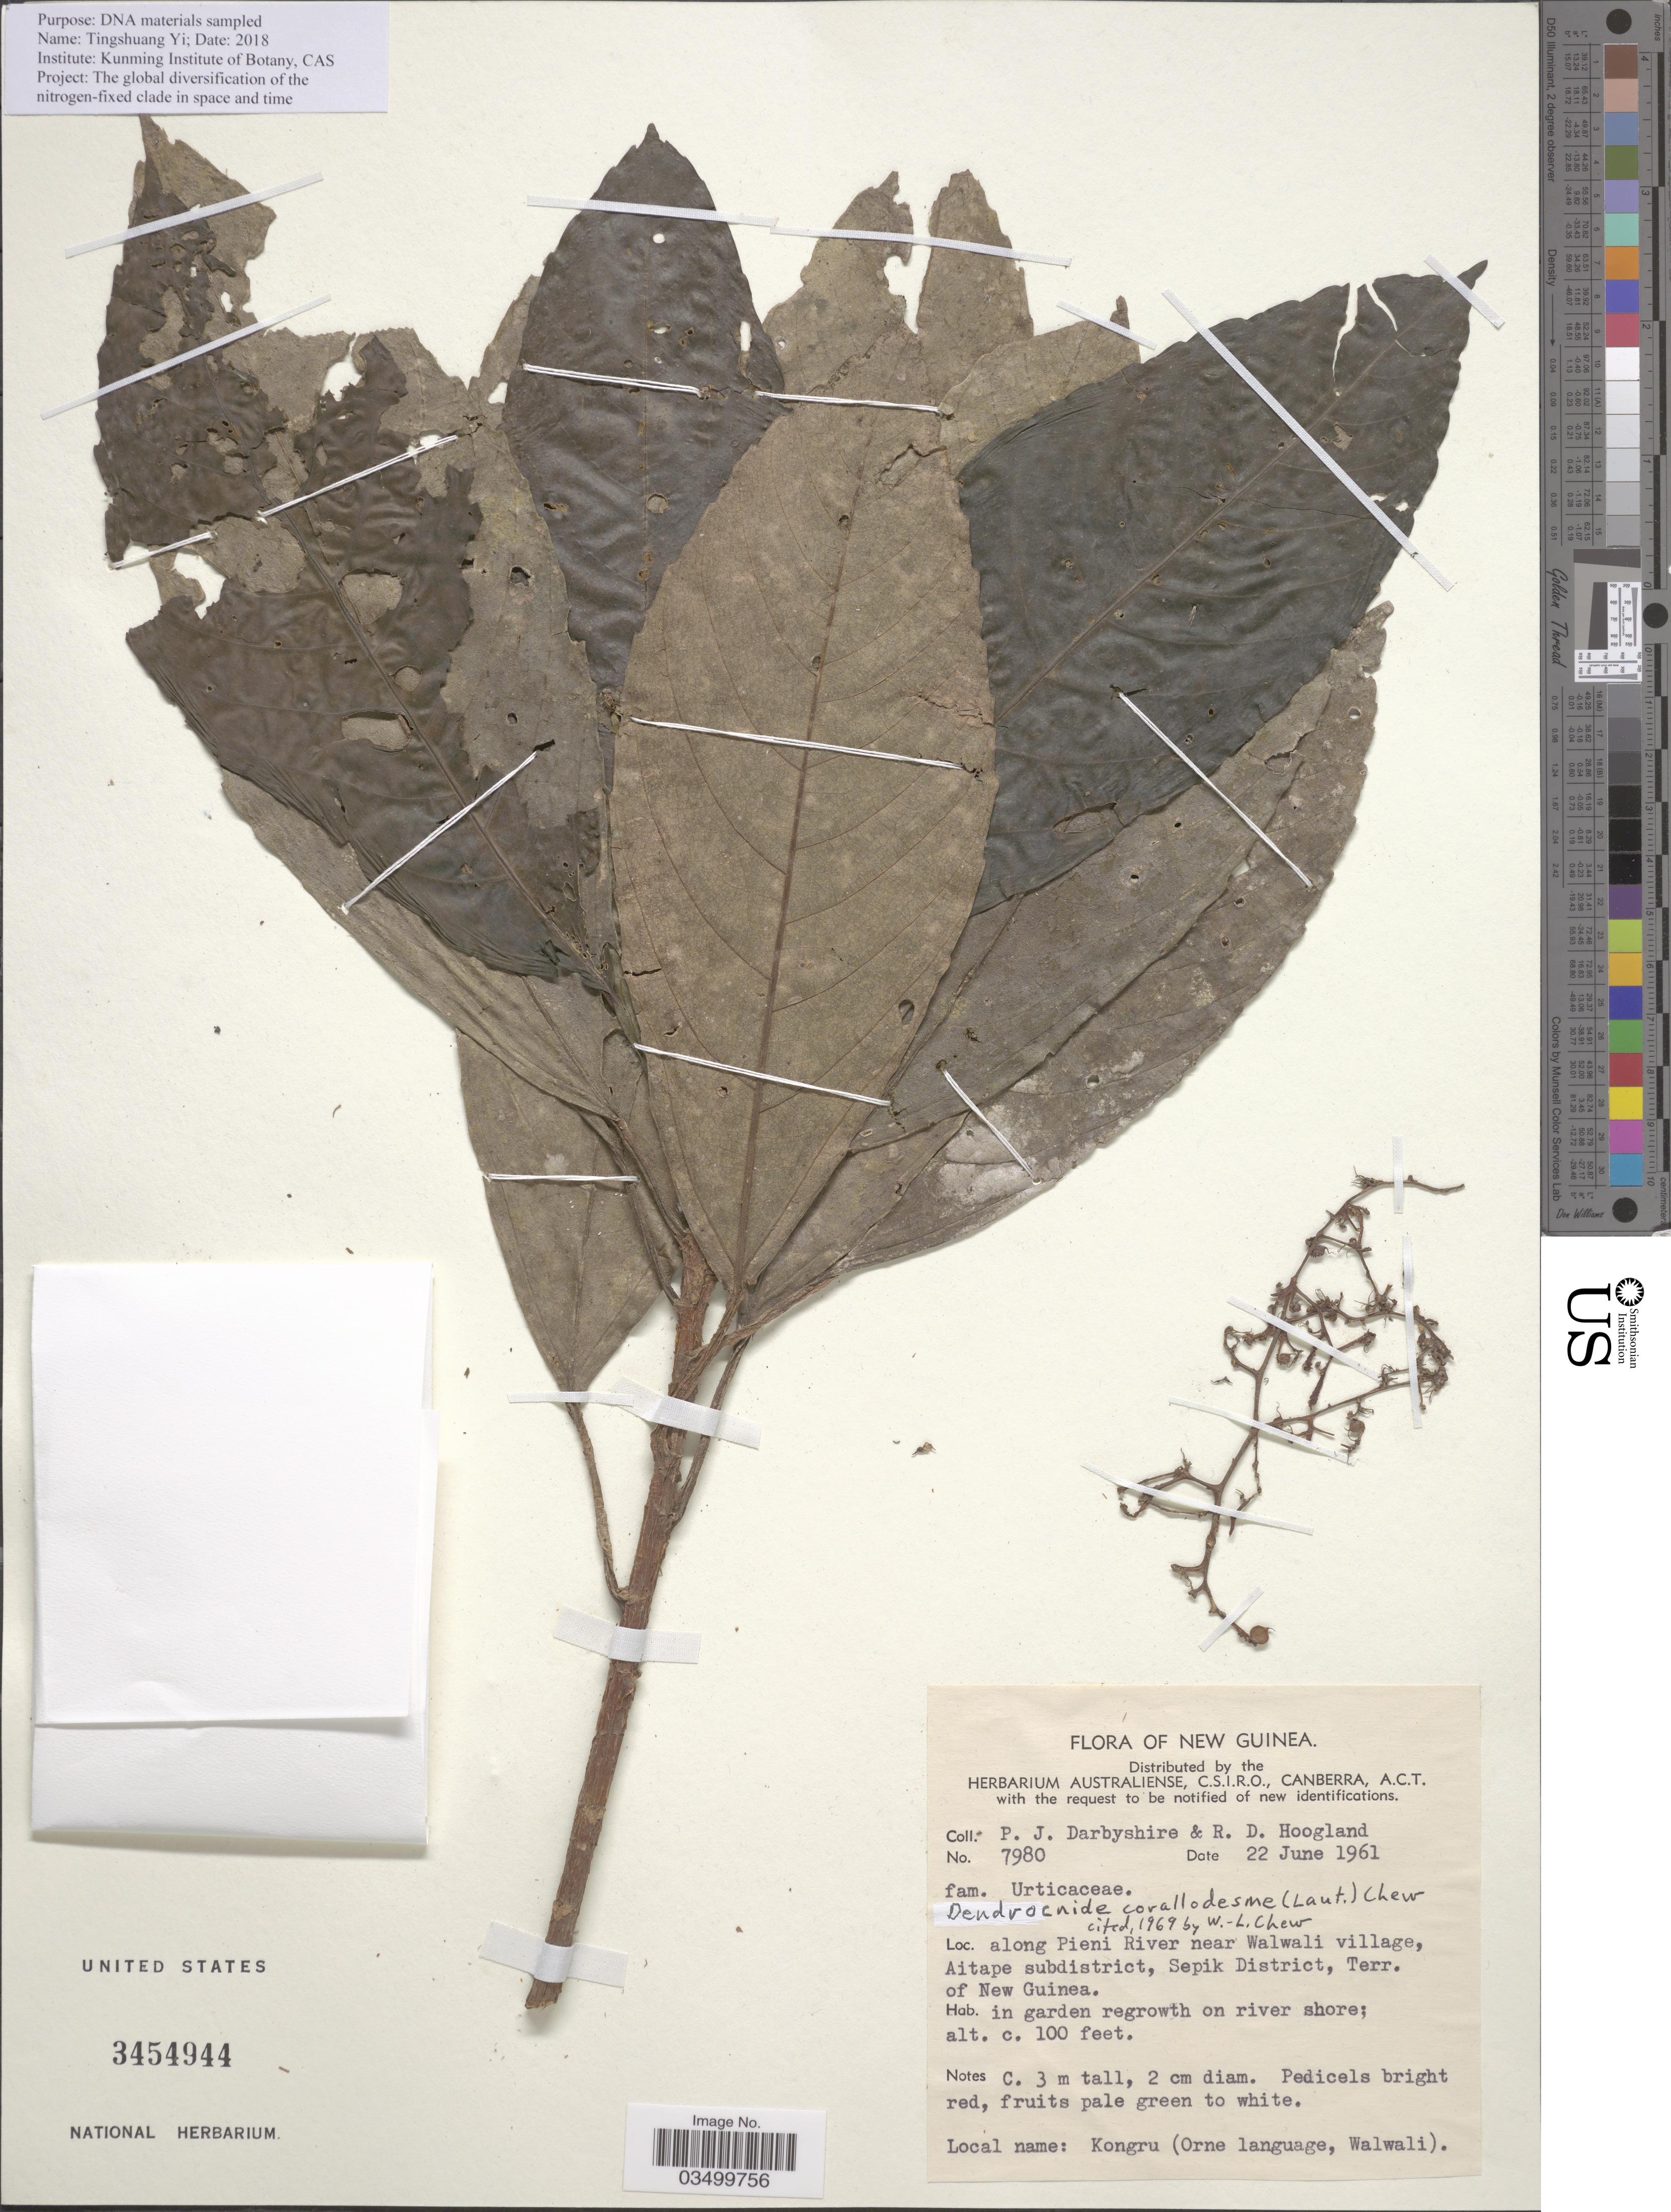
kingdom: Plantae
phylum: Tracheophyta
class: Magnoliopsida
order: Rosales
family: Urticaceae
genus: Dendrocnide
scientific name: Dendrocnide corallodesme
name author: Chew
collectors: P. Darbyshire & R. D. Hoogland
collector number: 7980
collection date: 1961-06-22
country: Papua New Guinea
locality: New Guinea. Along Pieni River near Walwali village, Aitape subdistrict, Sepik District, Terr. of New Guinea.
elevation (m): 30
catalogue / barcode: US 3454944